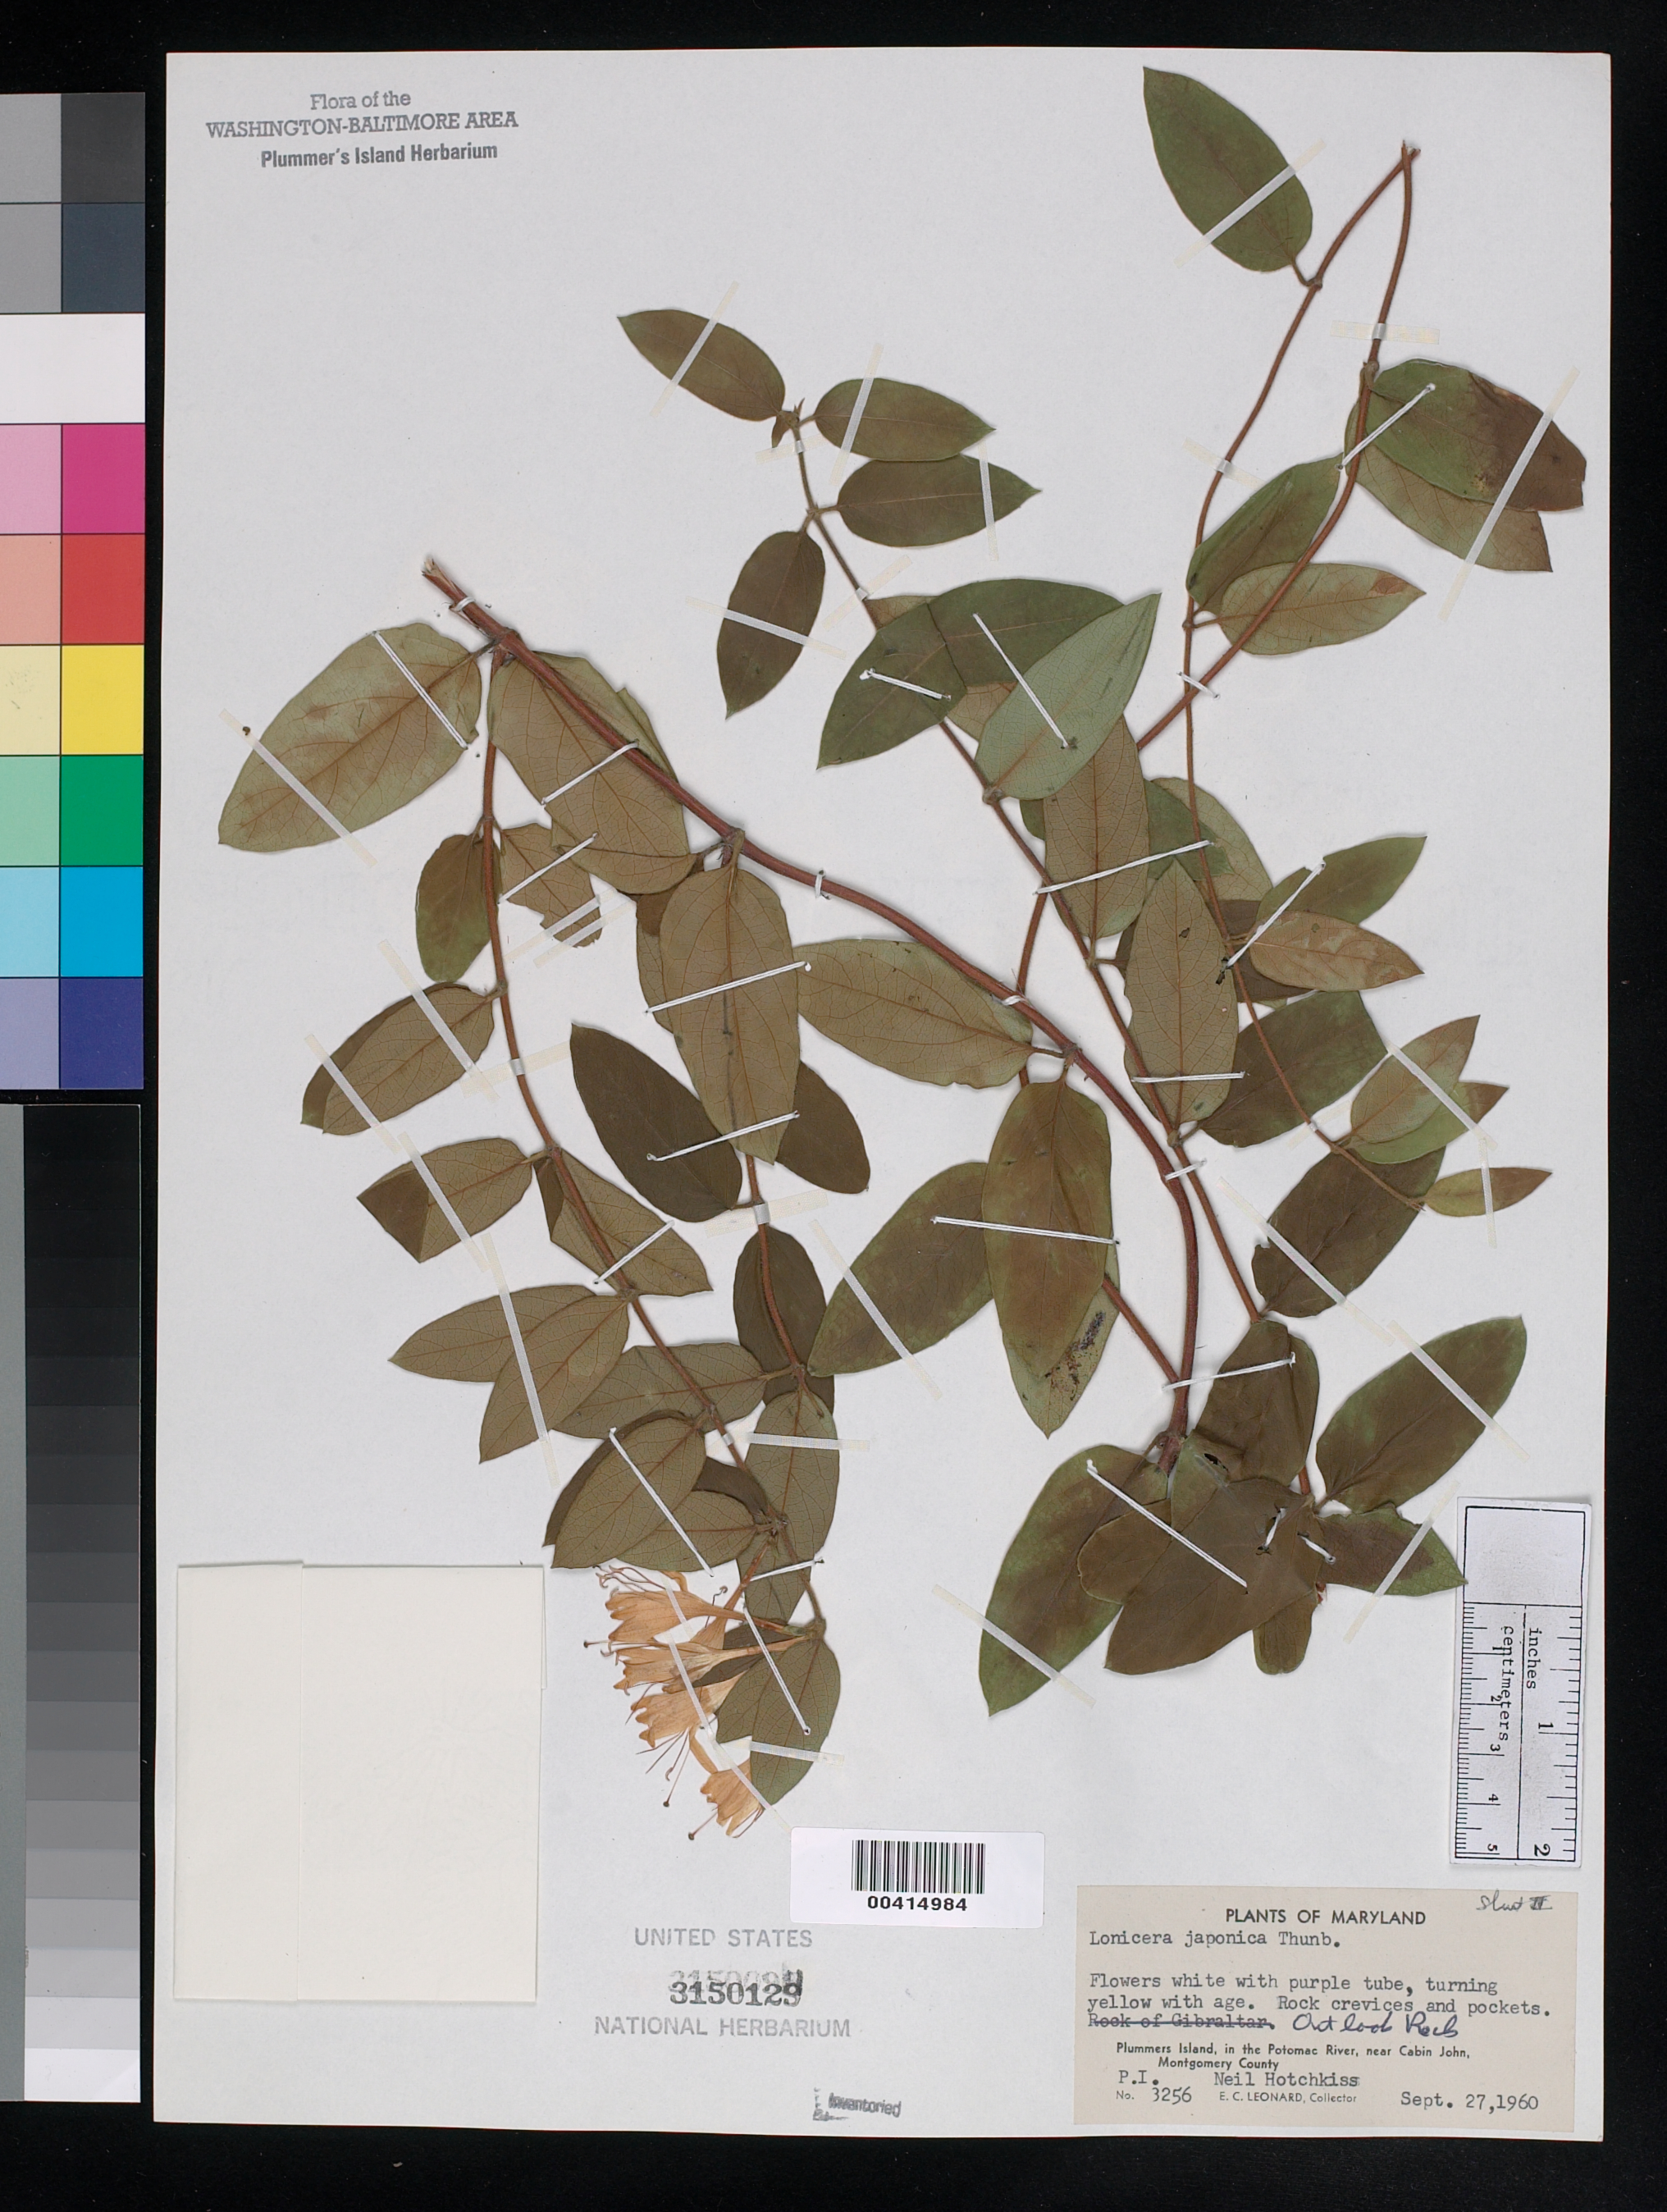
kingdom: Plantae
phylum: Tracheophyta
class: Magnoliopsida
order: Dipsacales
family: Caprifoliaceae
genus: Lonicera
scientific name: Lonicera japonica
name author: Thunb.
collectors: E. C. Leonard & N. Hotchkiss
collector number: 3256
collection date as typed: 27 Sep 1960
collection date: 1960-09-27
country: United States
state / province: Maryland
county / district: Montgomery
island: Plummers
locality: Plummer's Island; Outlook Rock C. & O. Canal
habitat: Rock crevices and pockets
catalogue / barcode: US 3150129